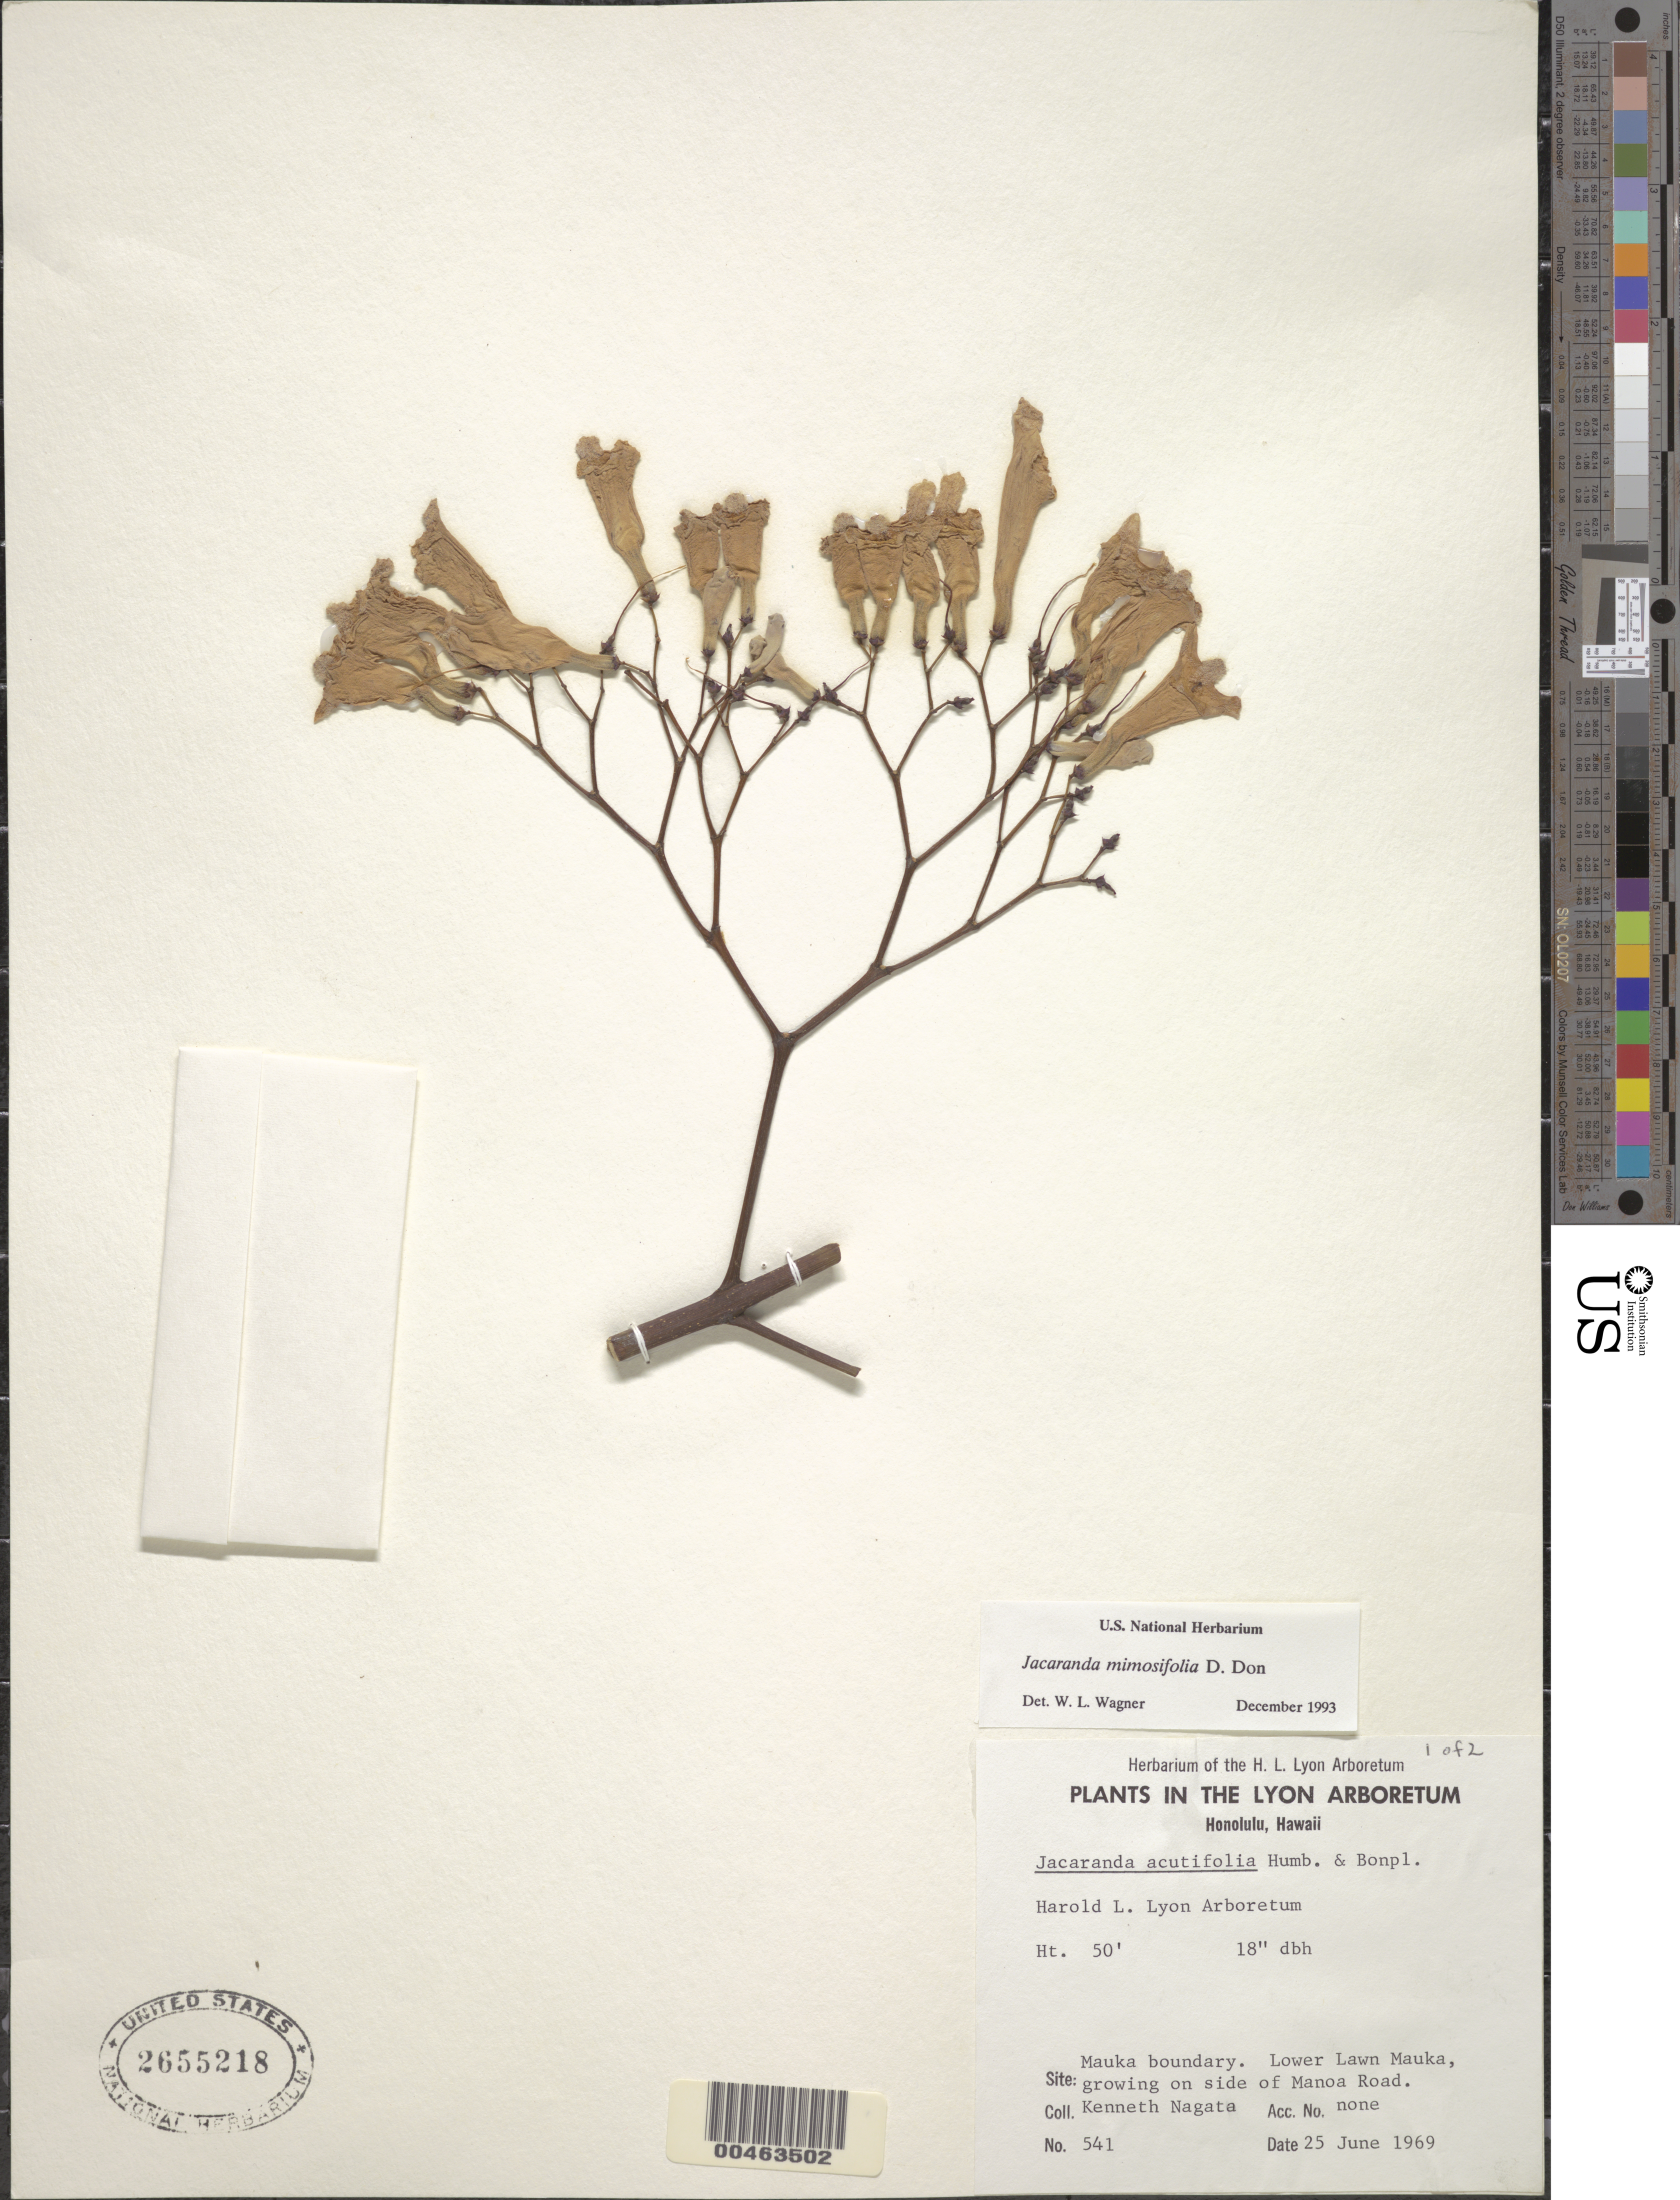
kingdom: Plantae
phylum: Tracheophyta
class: Magnoliopsida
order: Lamiales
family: Bignoniaceae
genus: Jacaranda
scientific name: Jacaranda mimosifolia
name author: D. Don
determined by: Wagner, W. L., (BOT), Smithsonian Institution - National Museum of Natural History (UNITED STATES)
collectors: K. Nagata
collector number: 541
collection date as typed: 25 Jun 1969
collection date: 1969-06-25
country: United States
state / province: Hawaii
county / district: Honolulu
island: Oahu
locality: In the Lyon Arboretum, Honolulu. Mauka boundary. Lower Lawn Mauka, growing on side of Manoa Road.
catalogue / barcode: US 2655218